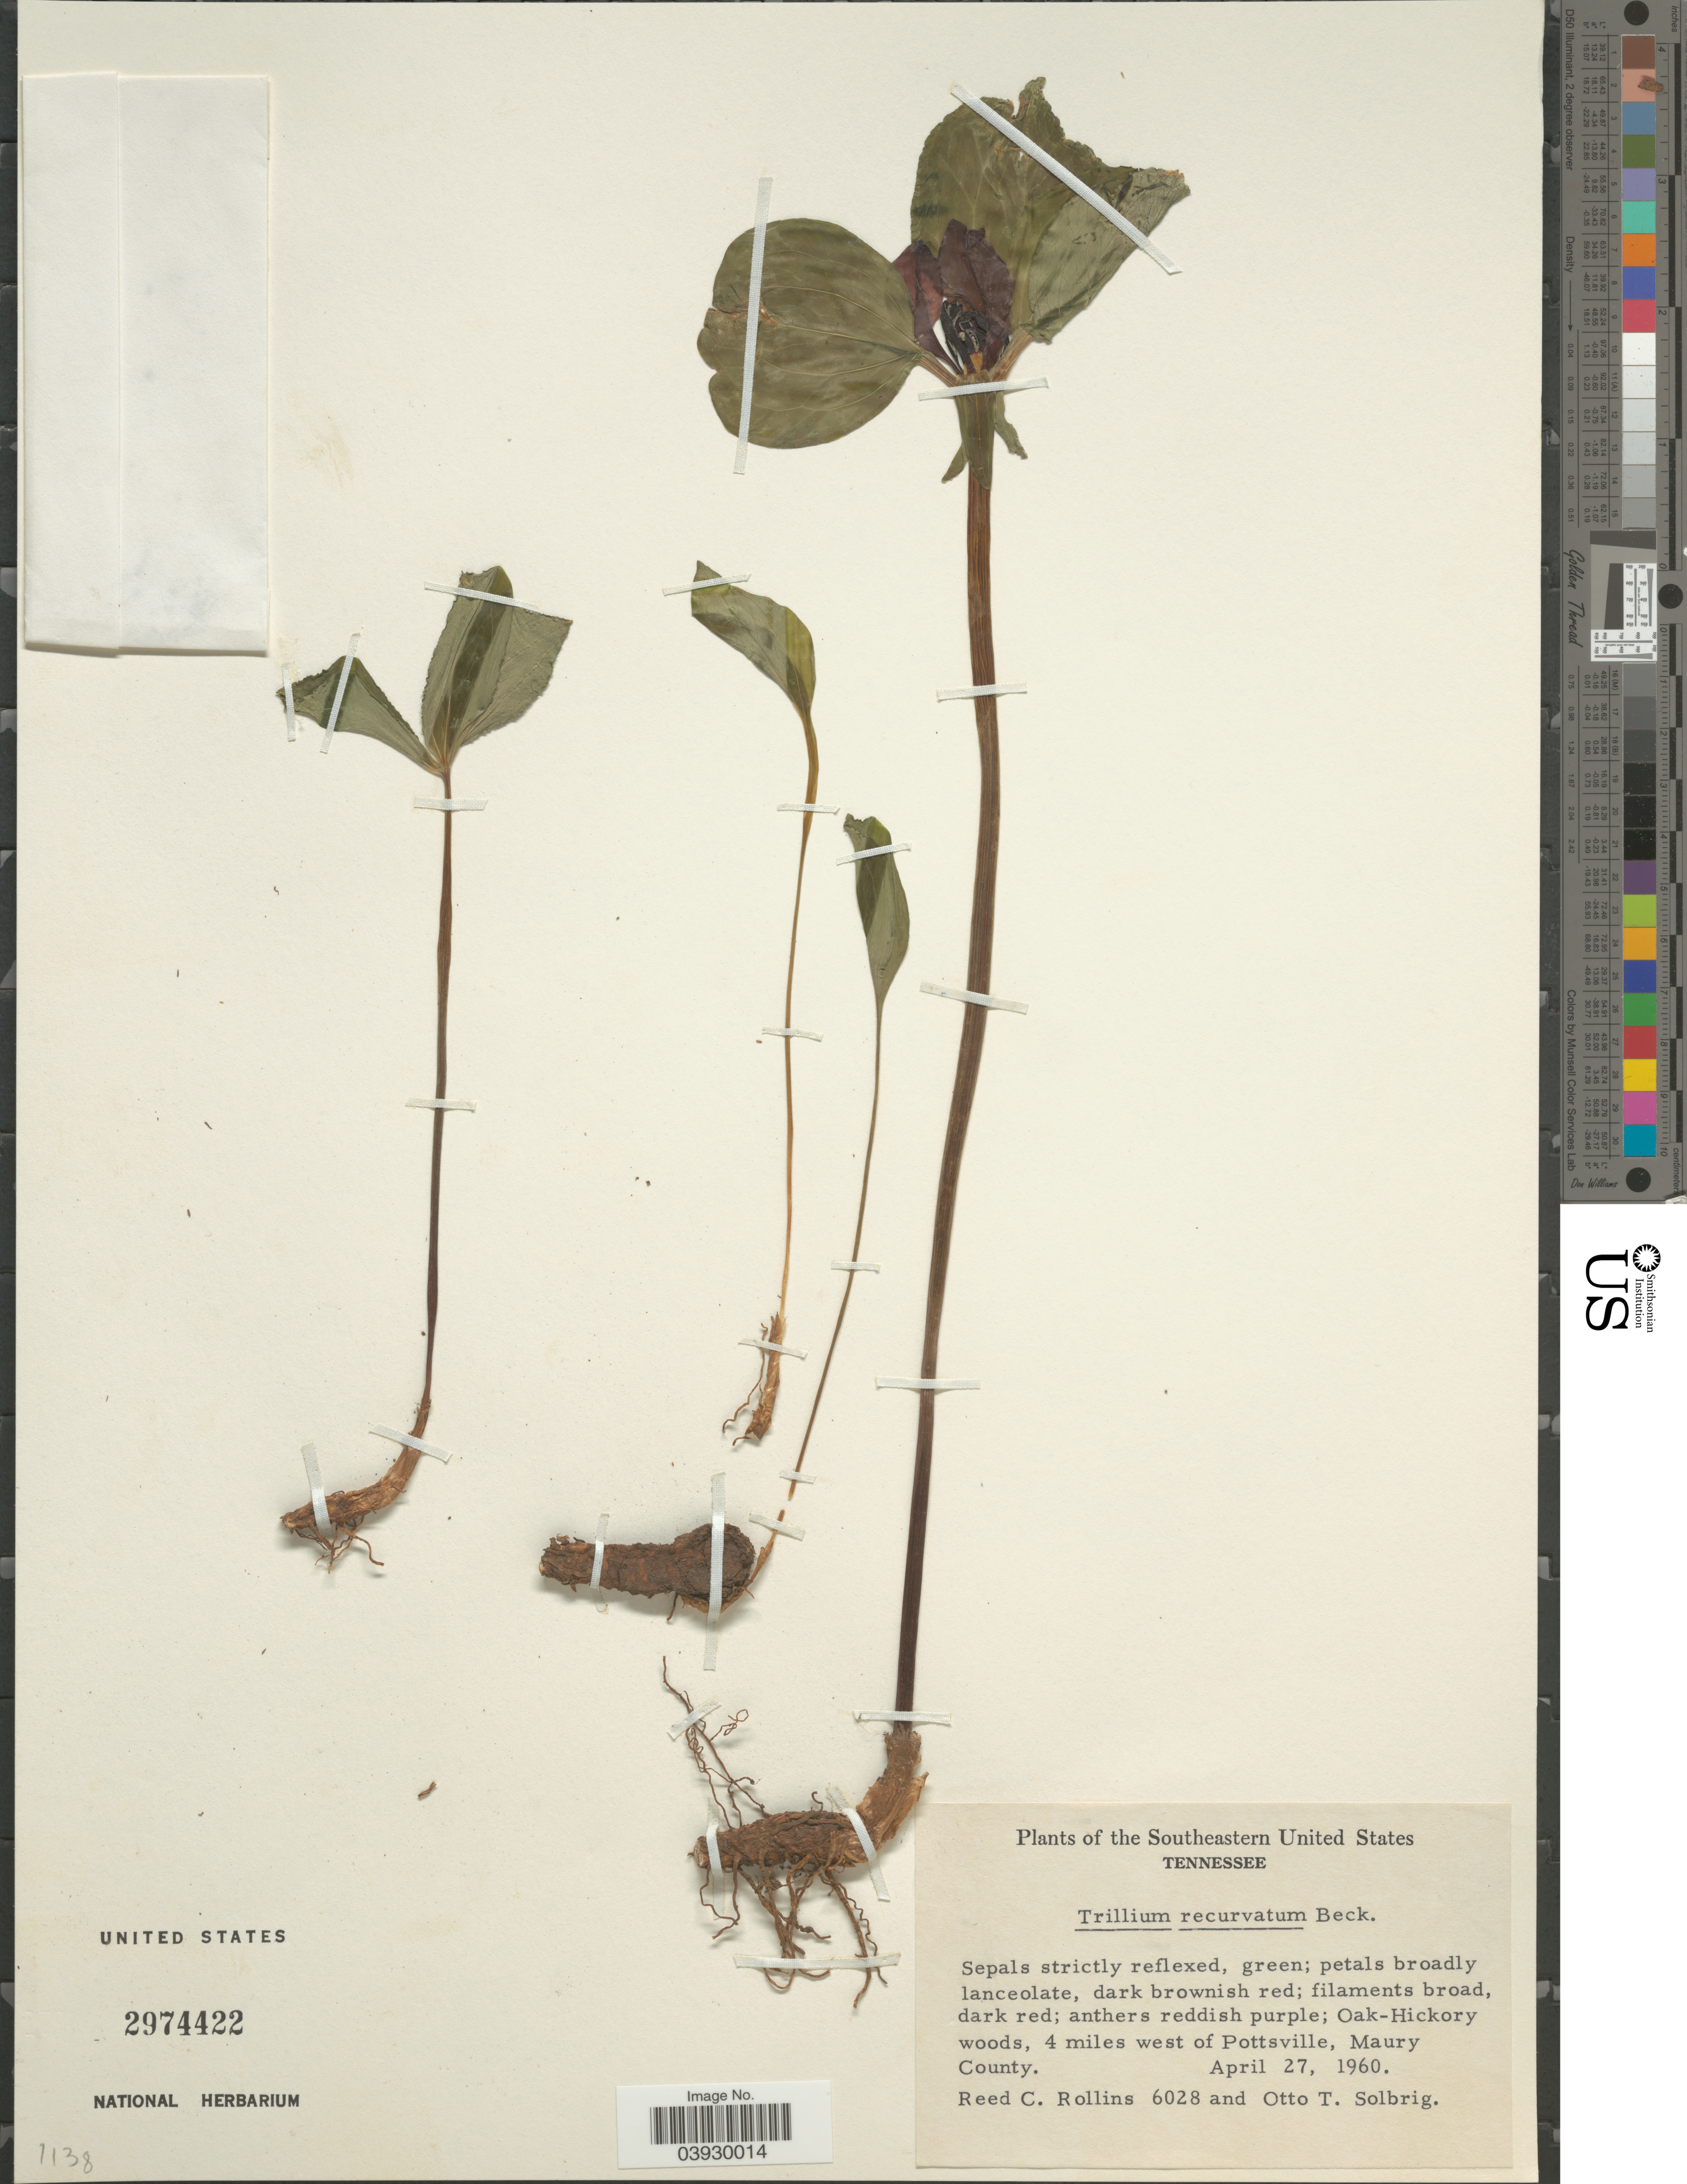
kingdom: Plantae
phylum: Tracheophyta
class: Liliopsida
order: Liliales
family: Melanthiaceae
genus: Trillium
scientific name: Trillium recurvatum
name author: L.C. Beck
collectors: R. C. Rollins & O. T. Solbrig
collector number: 6028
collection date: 1960-04-27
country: United States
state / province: Tennessee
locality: The Southeastern United States. 4 miles west of Pottsville, Maury County.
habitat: oak hickory woods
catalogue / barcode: US 2974422